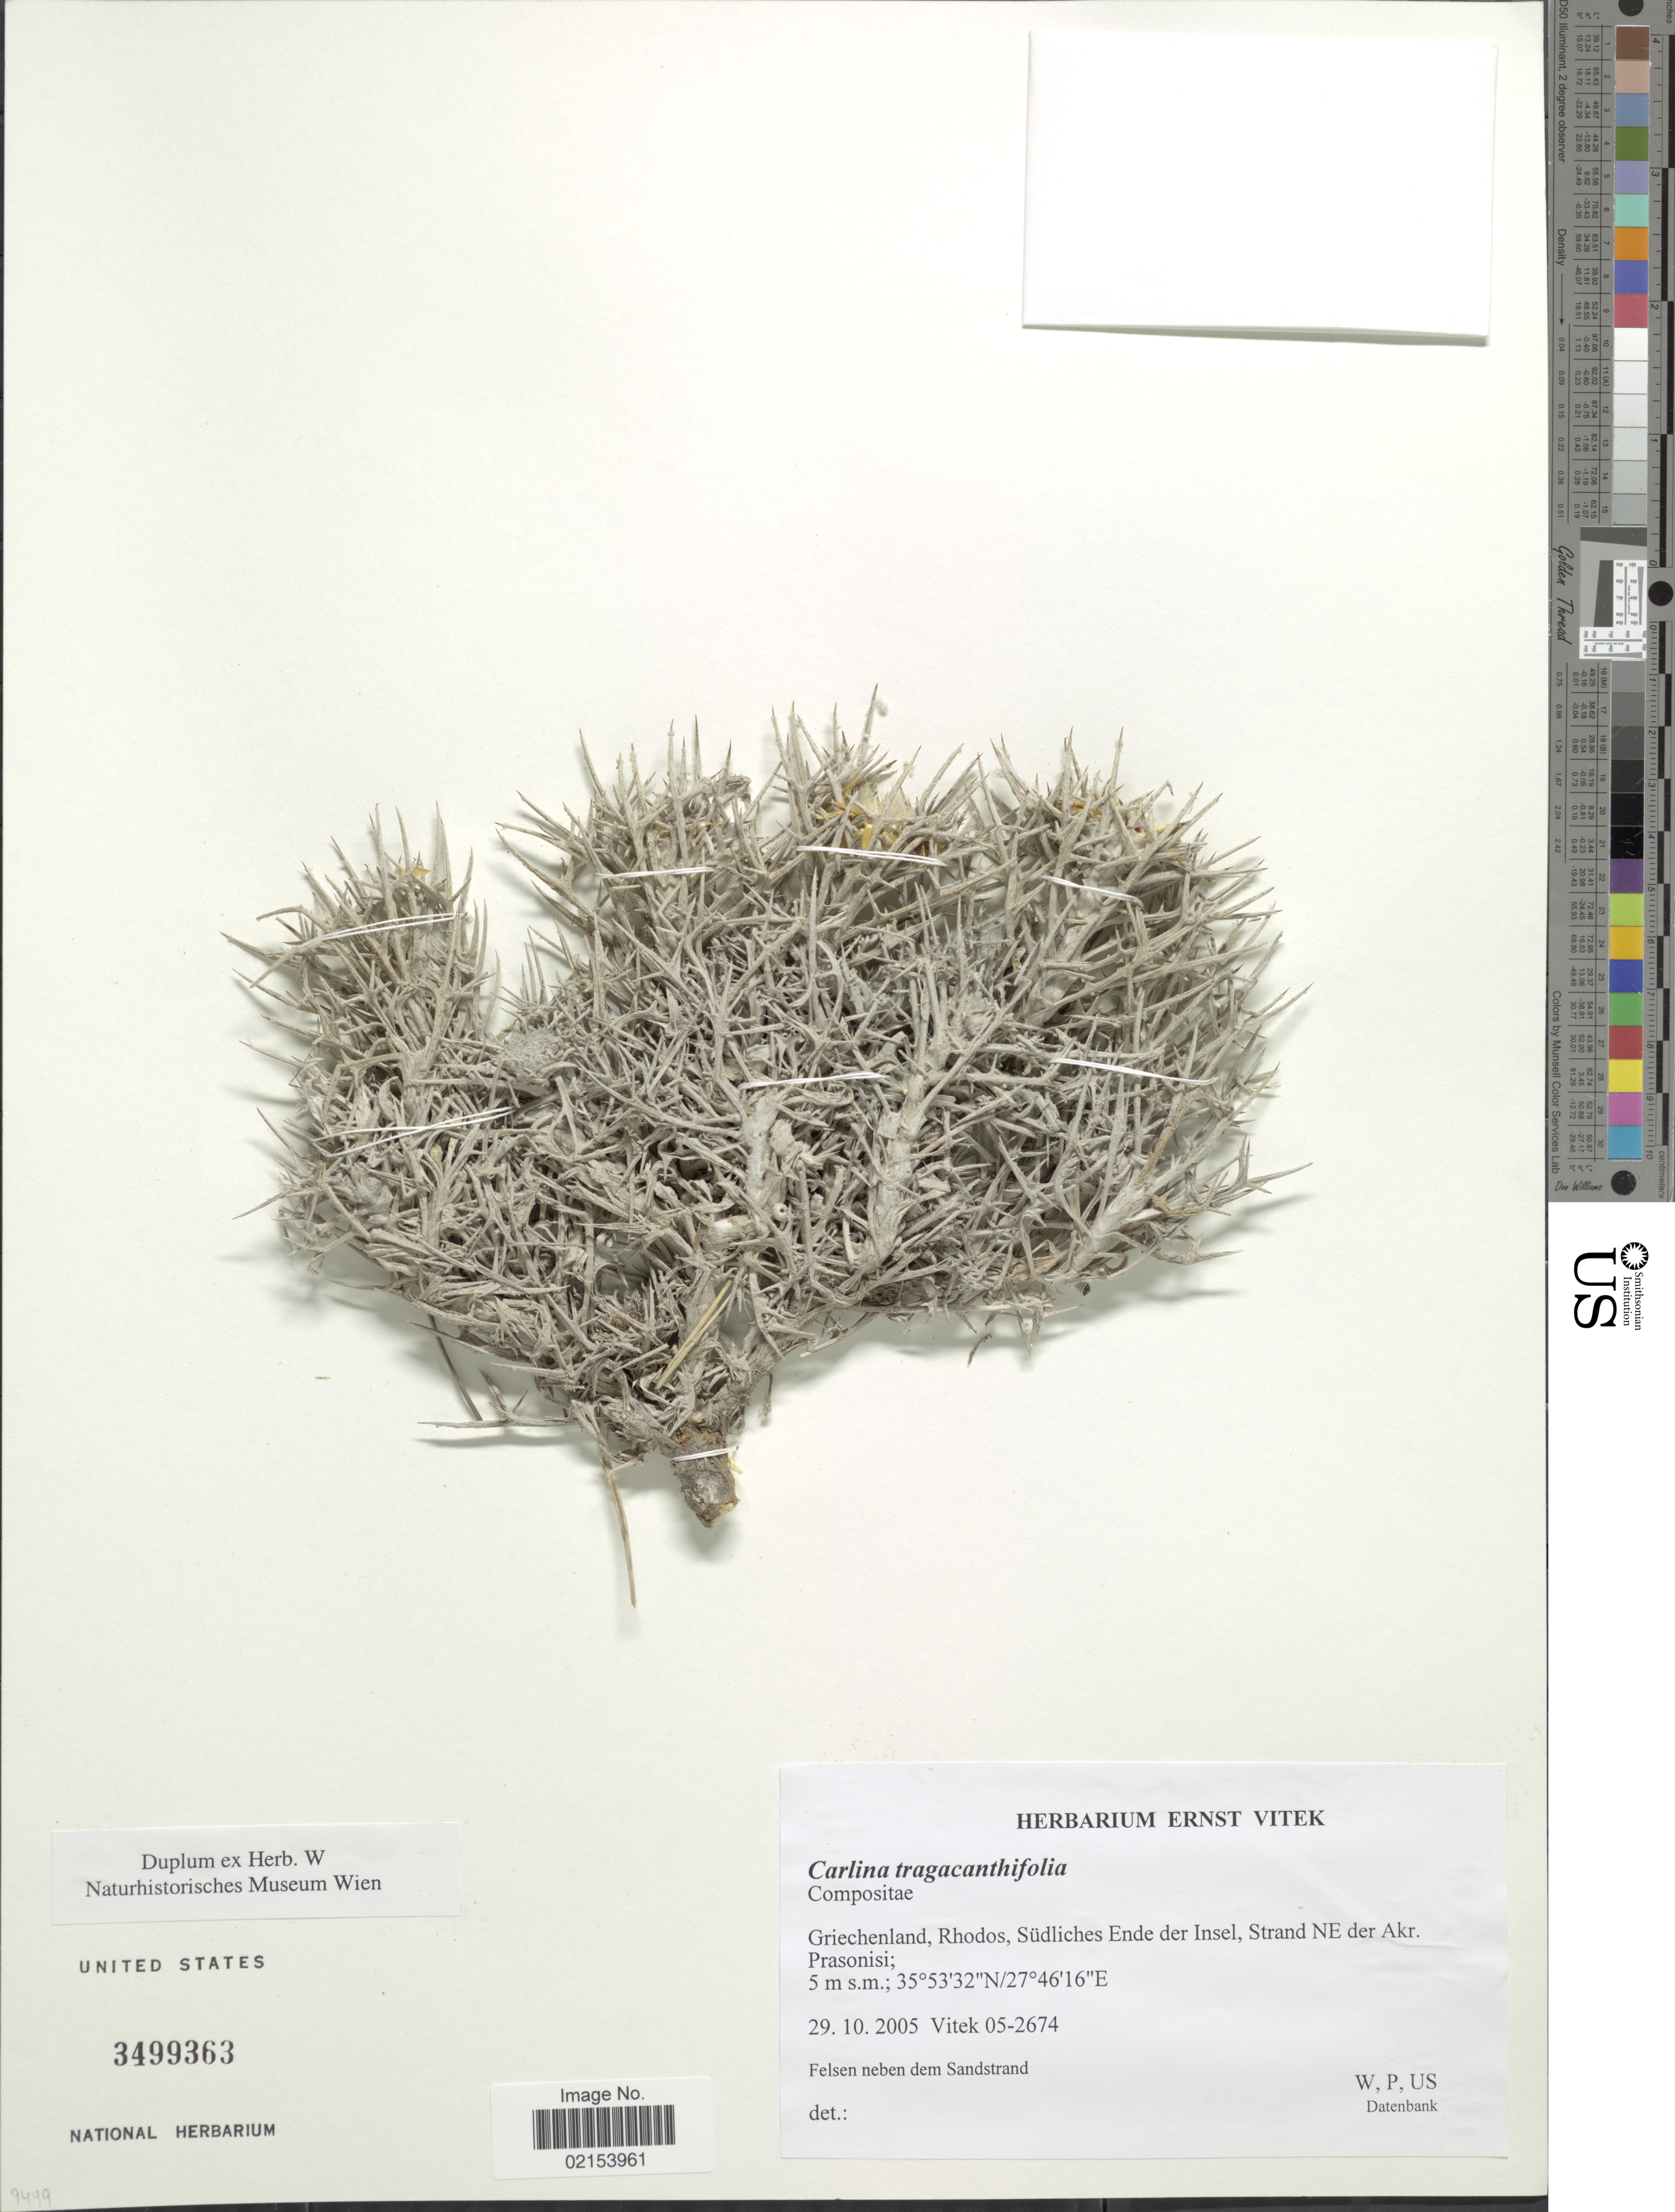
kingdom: Plantae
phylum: Tracheophyta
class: Magnoliopsida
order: Asterales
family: Asteraceae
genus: Carlina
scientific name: Carlina tragacanthifolia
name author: Klatt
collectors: E. Vitek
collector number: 05-2674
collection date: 2005-10-29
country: Greece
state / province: South Aegean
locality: Sudliches Ende der Insl, Strand NE der Akr. Prasonisi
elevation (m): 5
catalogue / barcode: US 3499363